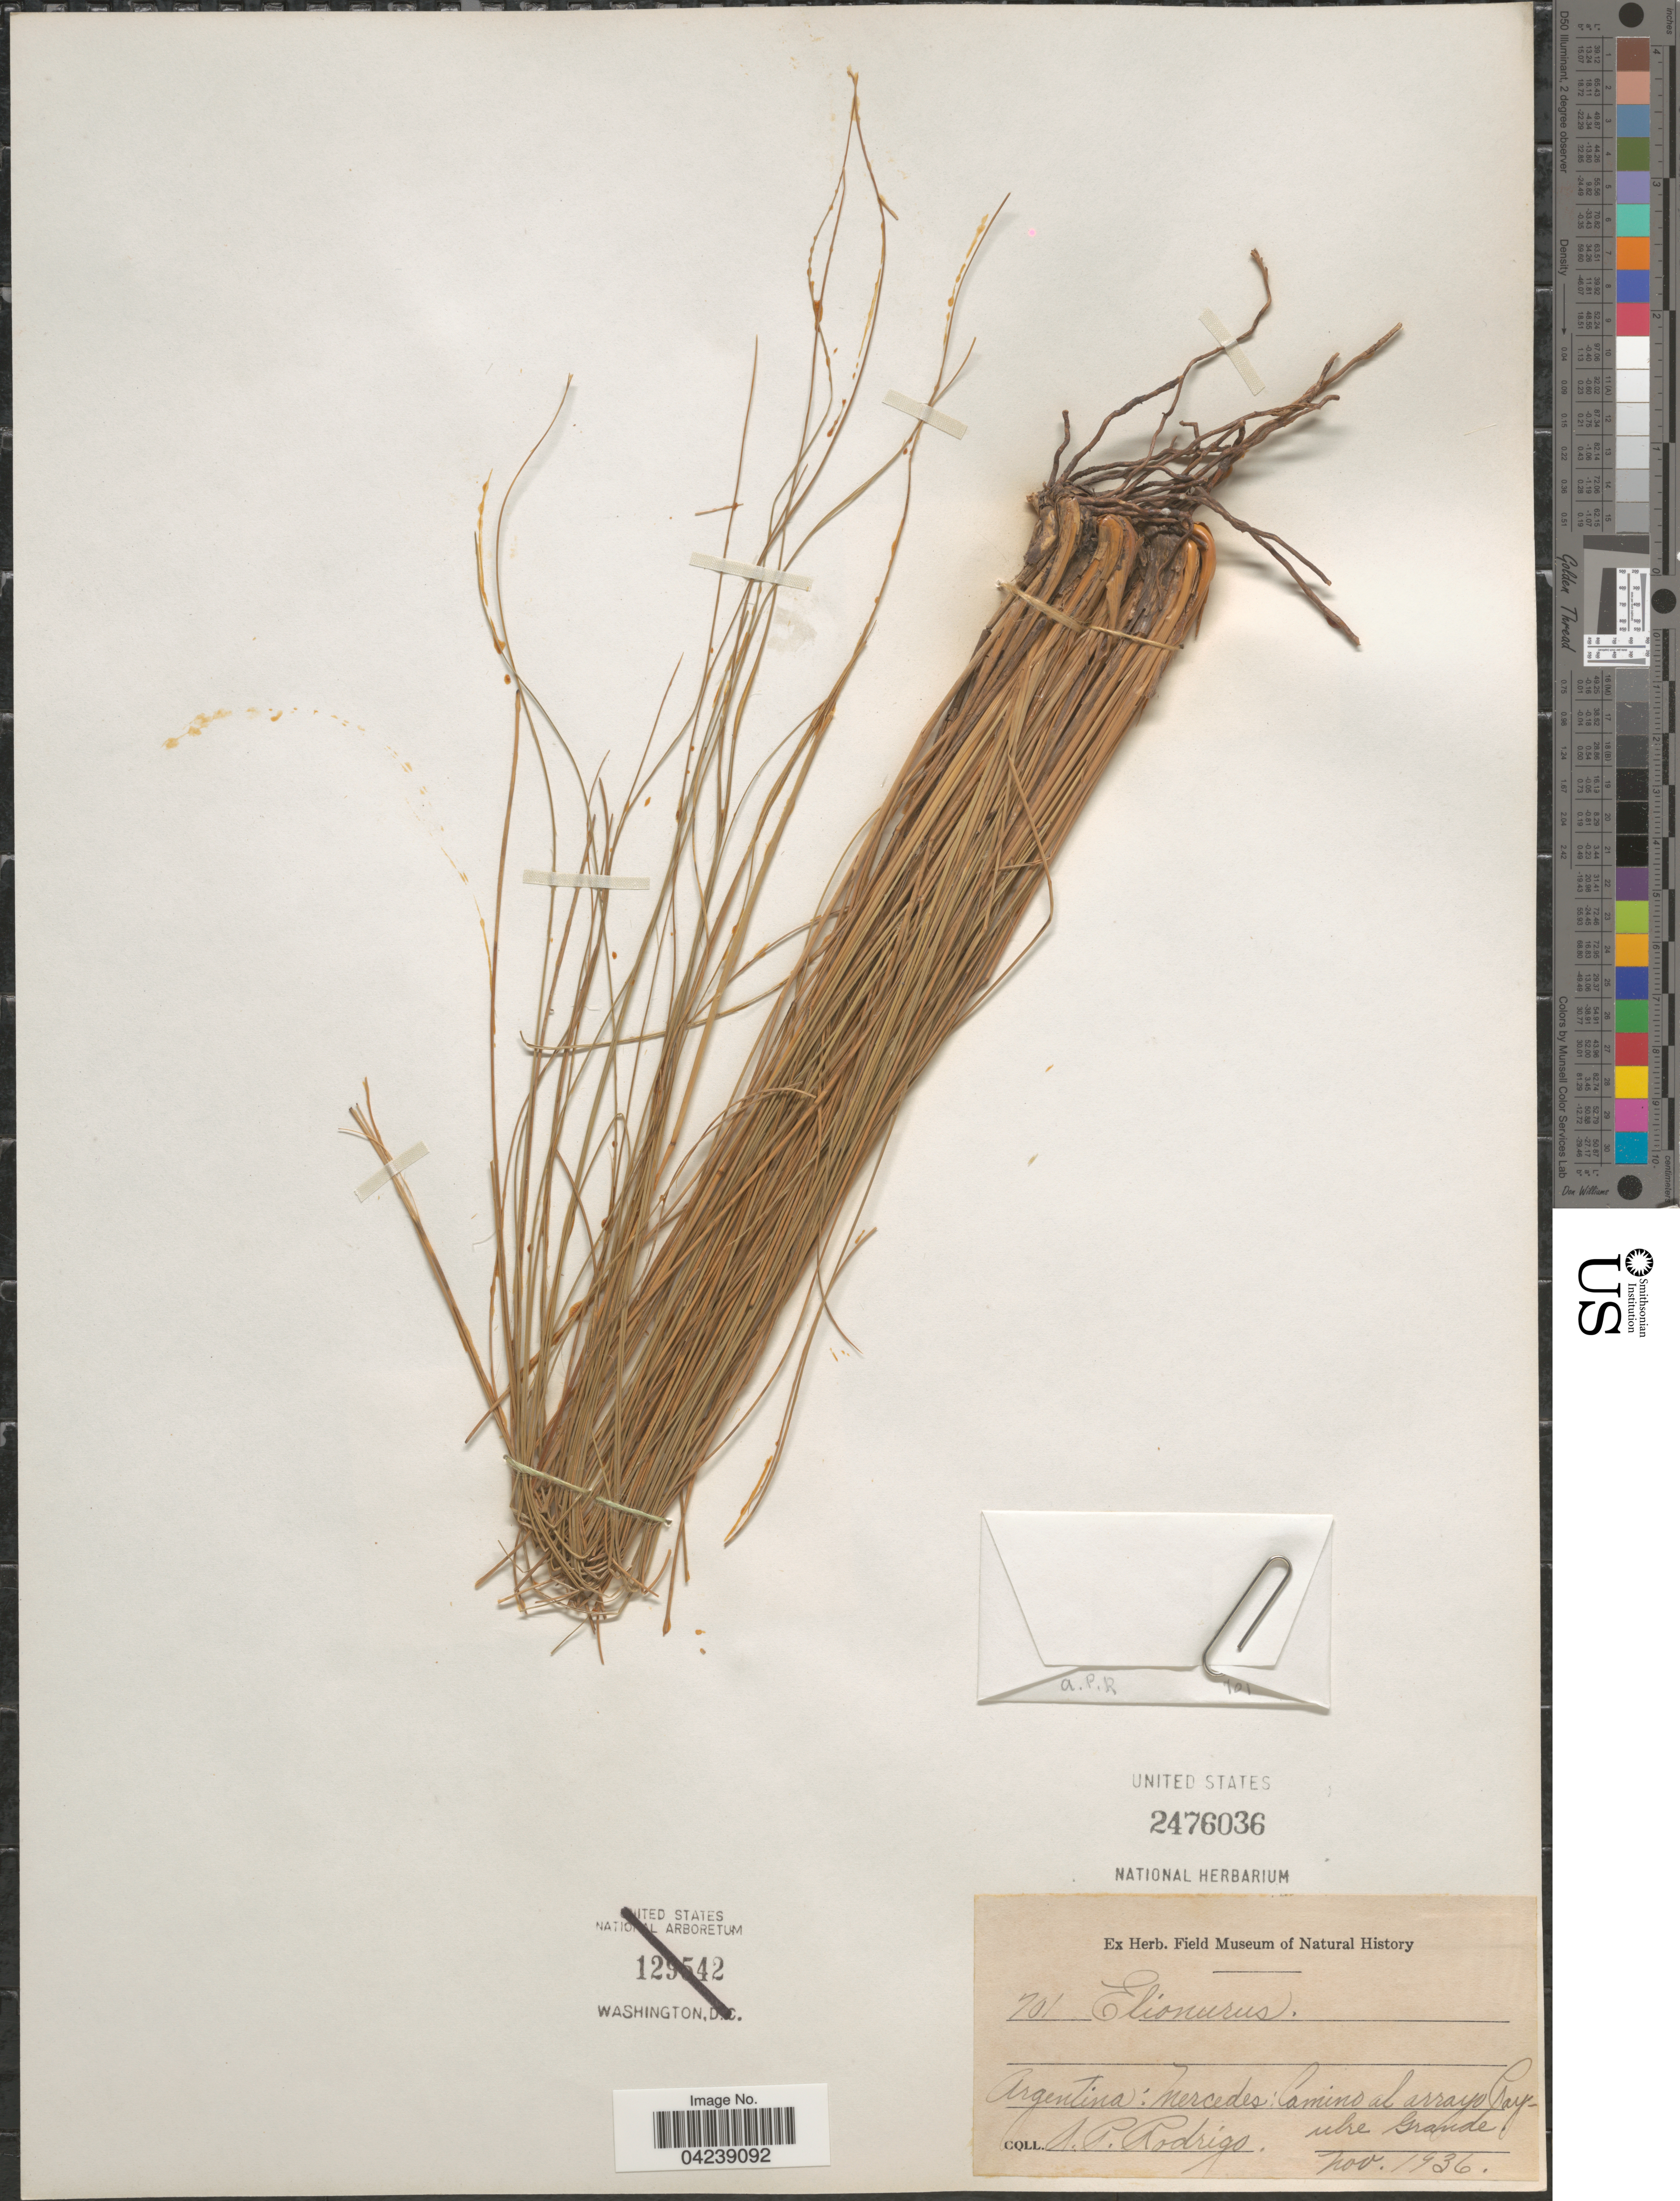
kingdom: Plantae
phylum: Tracheophyta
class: Liliopsida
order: Poales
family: Poaceae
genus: Elionurus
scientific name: Elionurus muticus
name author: (Spreng.) Kuntze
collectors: A. Rodrigo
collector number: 701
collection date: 1936-11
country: Argentina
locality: Mercedes: Camino al arroyo Pay-ubre Grande.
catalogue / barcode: US 2476036